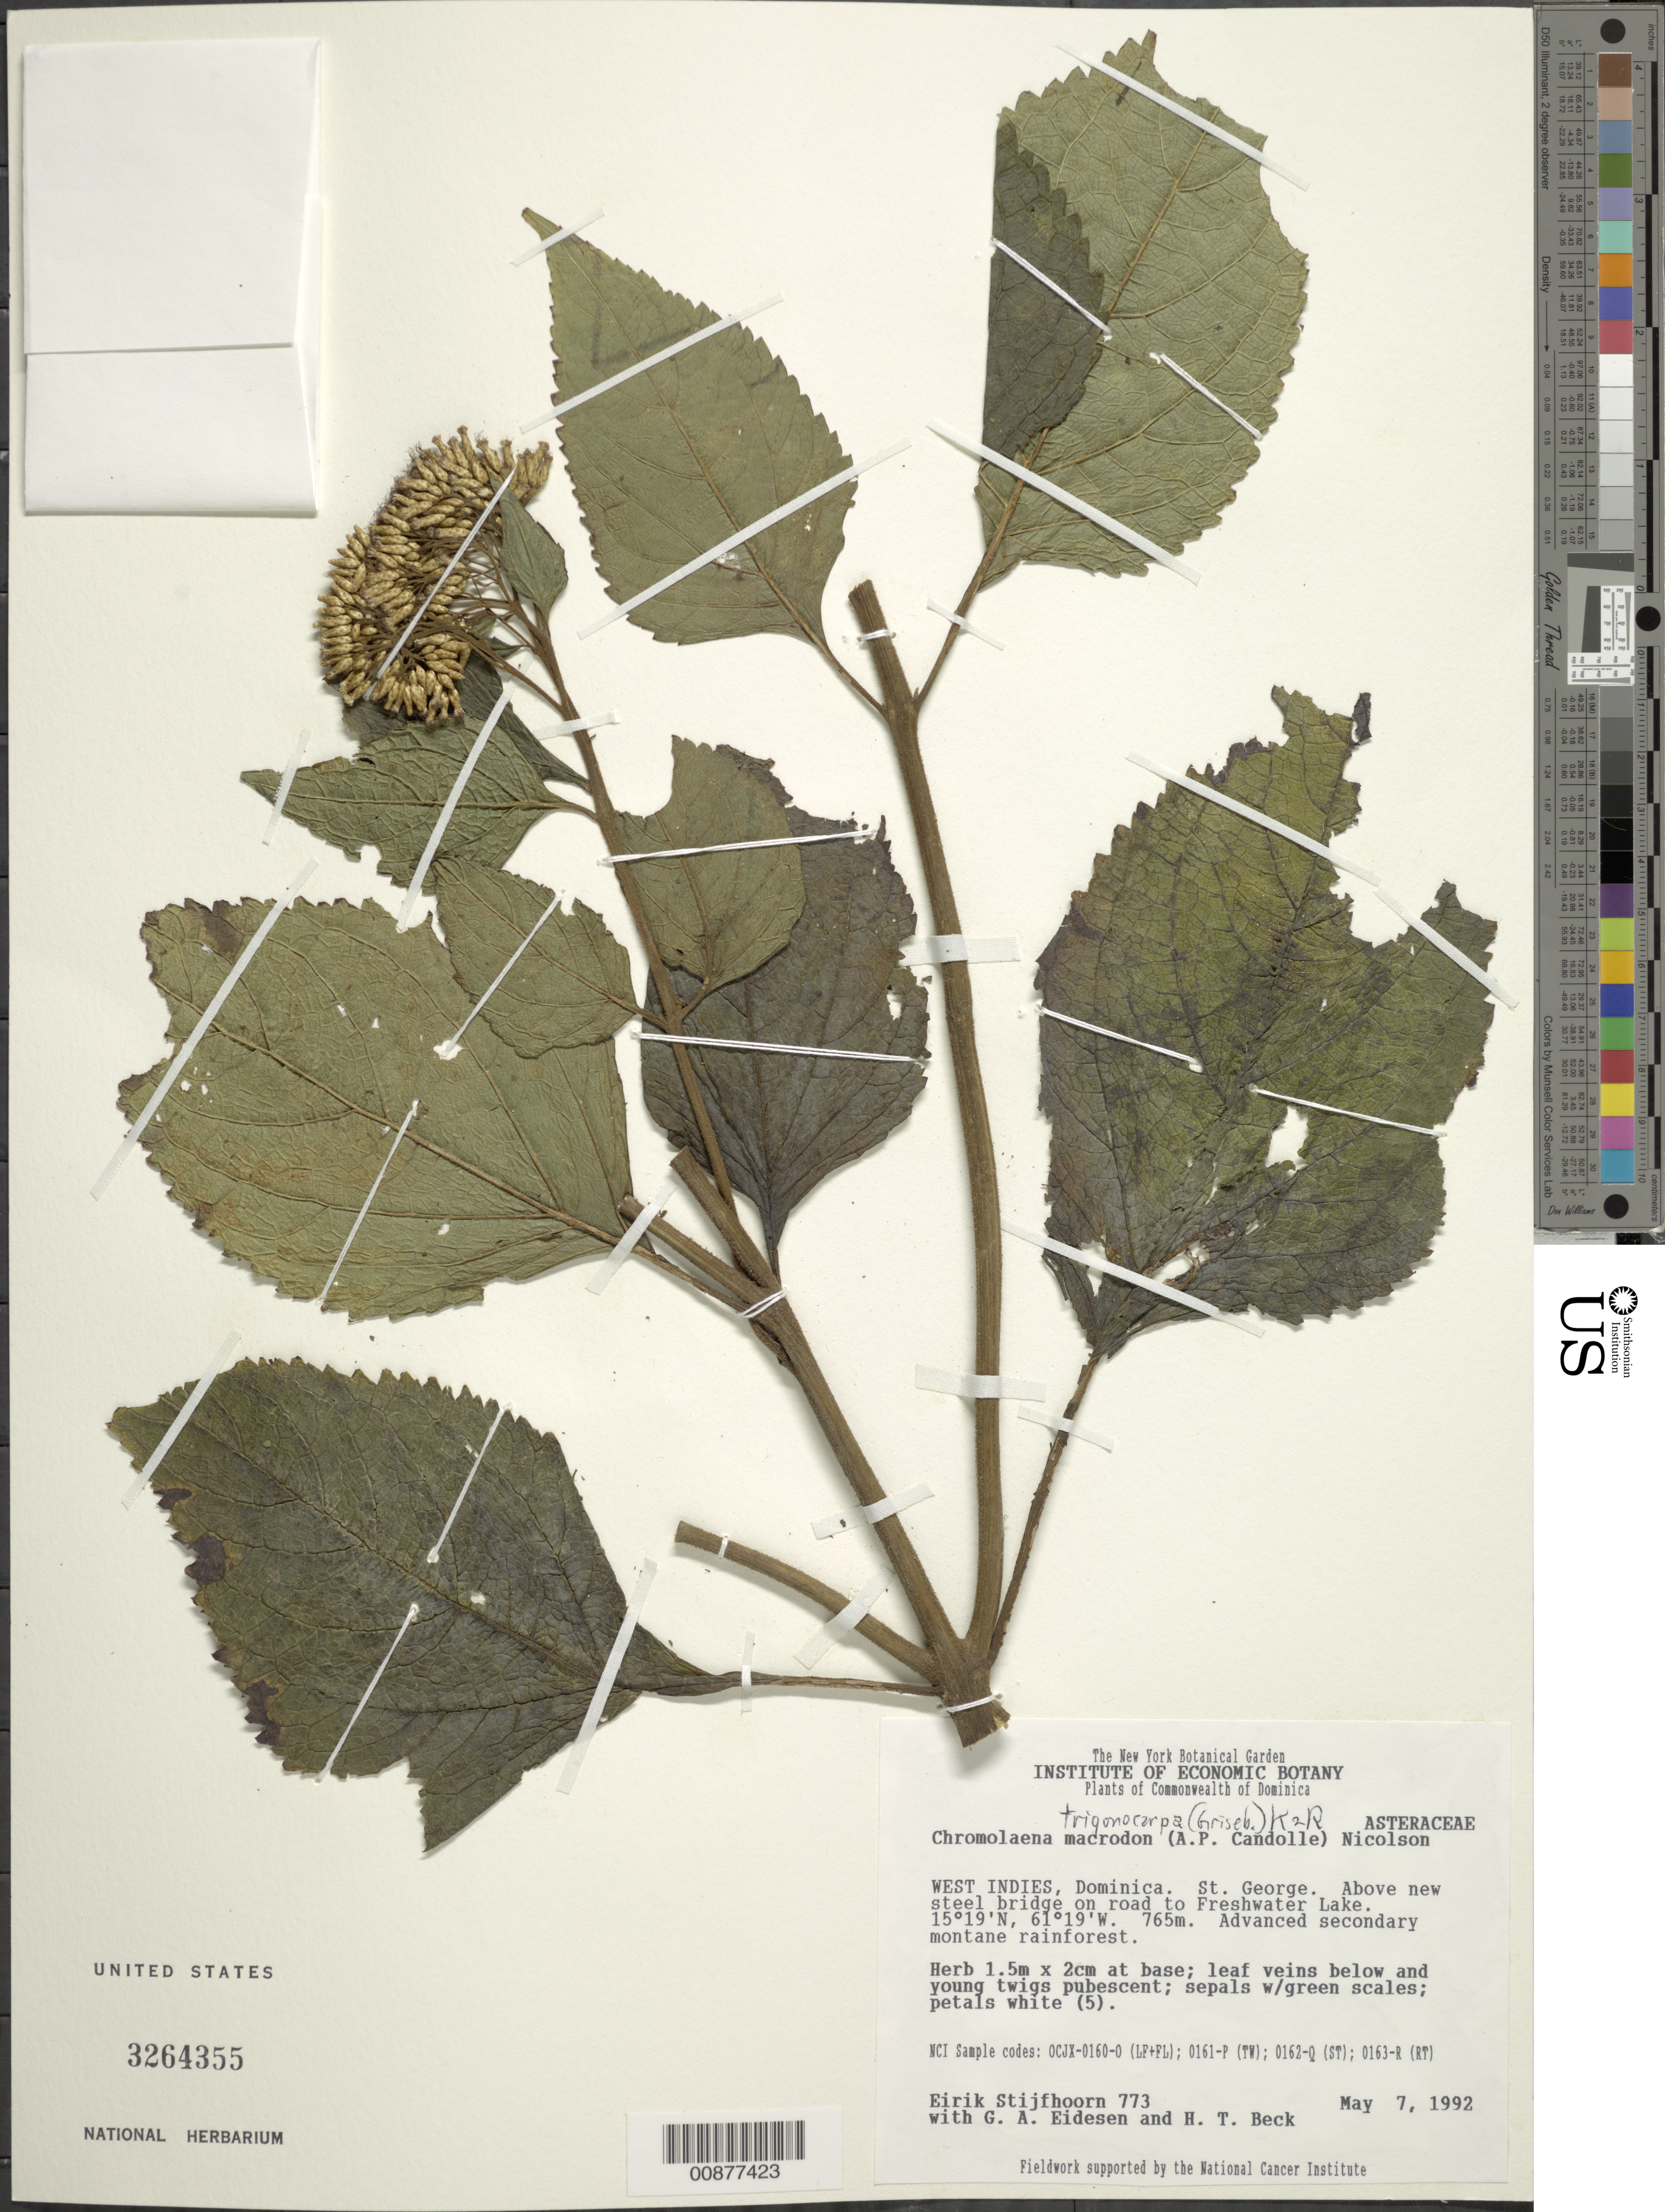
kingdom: Plantae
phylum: Tracheophyta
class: Magnoliopsida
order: Asterales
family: Asteraceae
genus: Chromolaena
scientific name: Chromolaena trigonocarpa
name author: (Griseb.) R.M. King & H. Rob.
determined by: Nicolson, Dan H.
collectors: E. Stijfhoorn, G. Eidesen & H. T. Beck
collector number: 773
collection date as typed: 07 May 1992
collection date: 1992-05-07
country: Dominica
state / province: St. George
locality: Above new steel bridge on road to Freshwater Lake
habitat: Advanced secondary montane rainforest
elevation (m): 765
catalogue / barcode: US 3264355